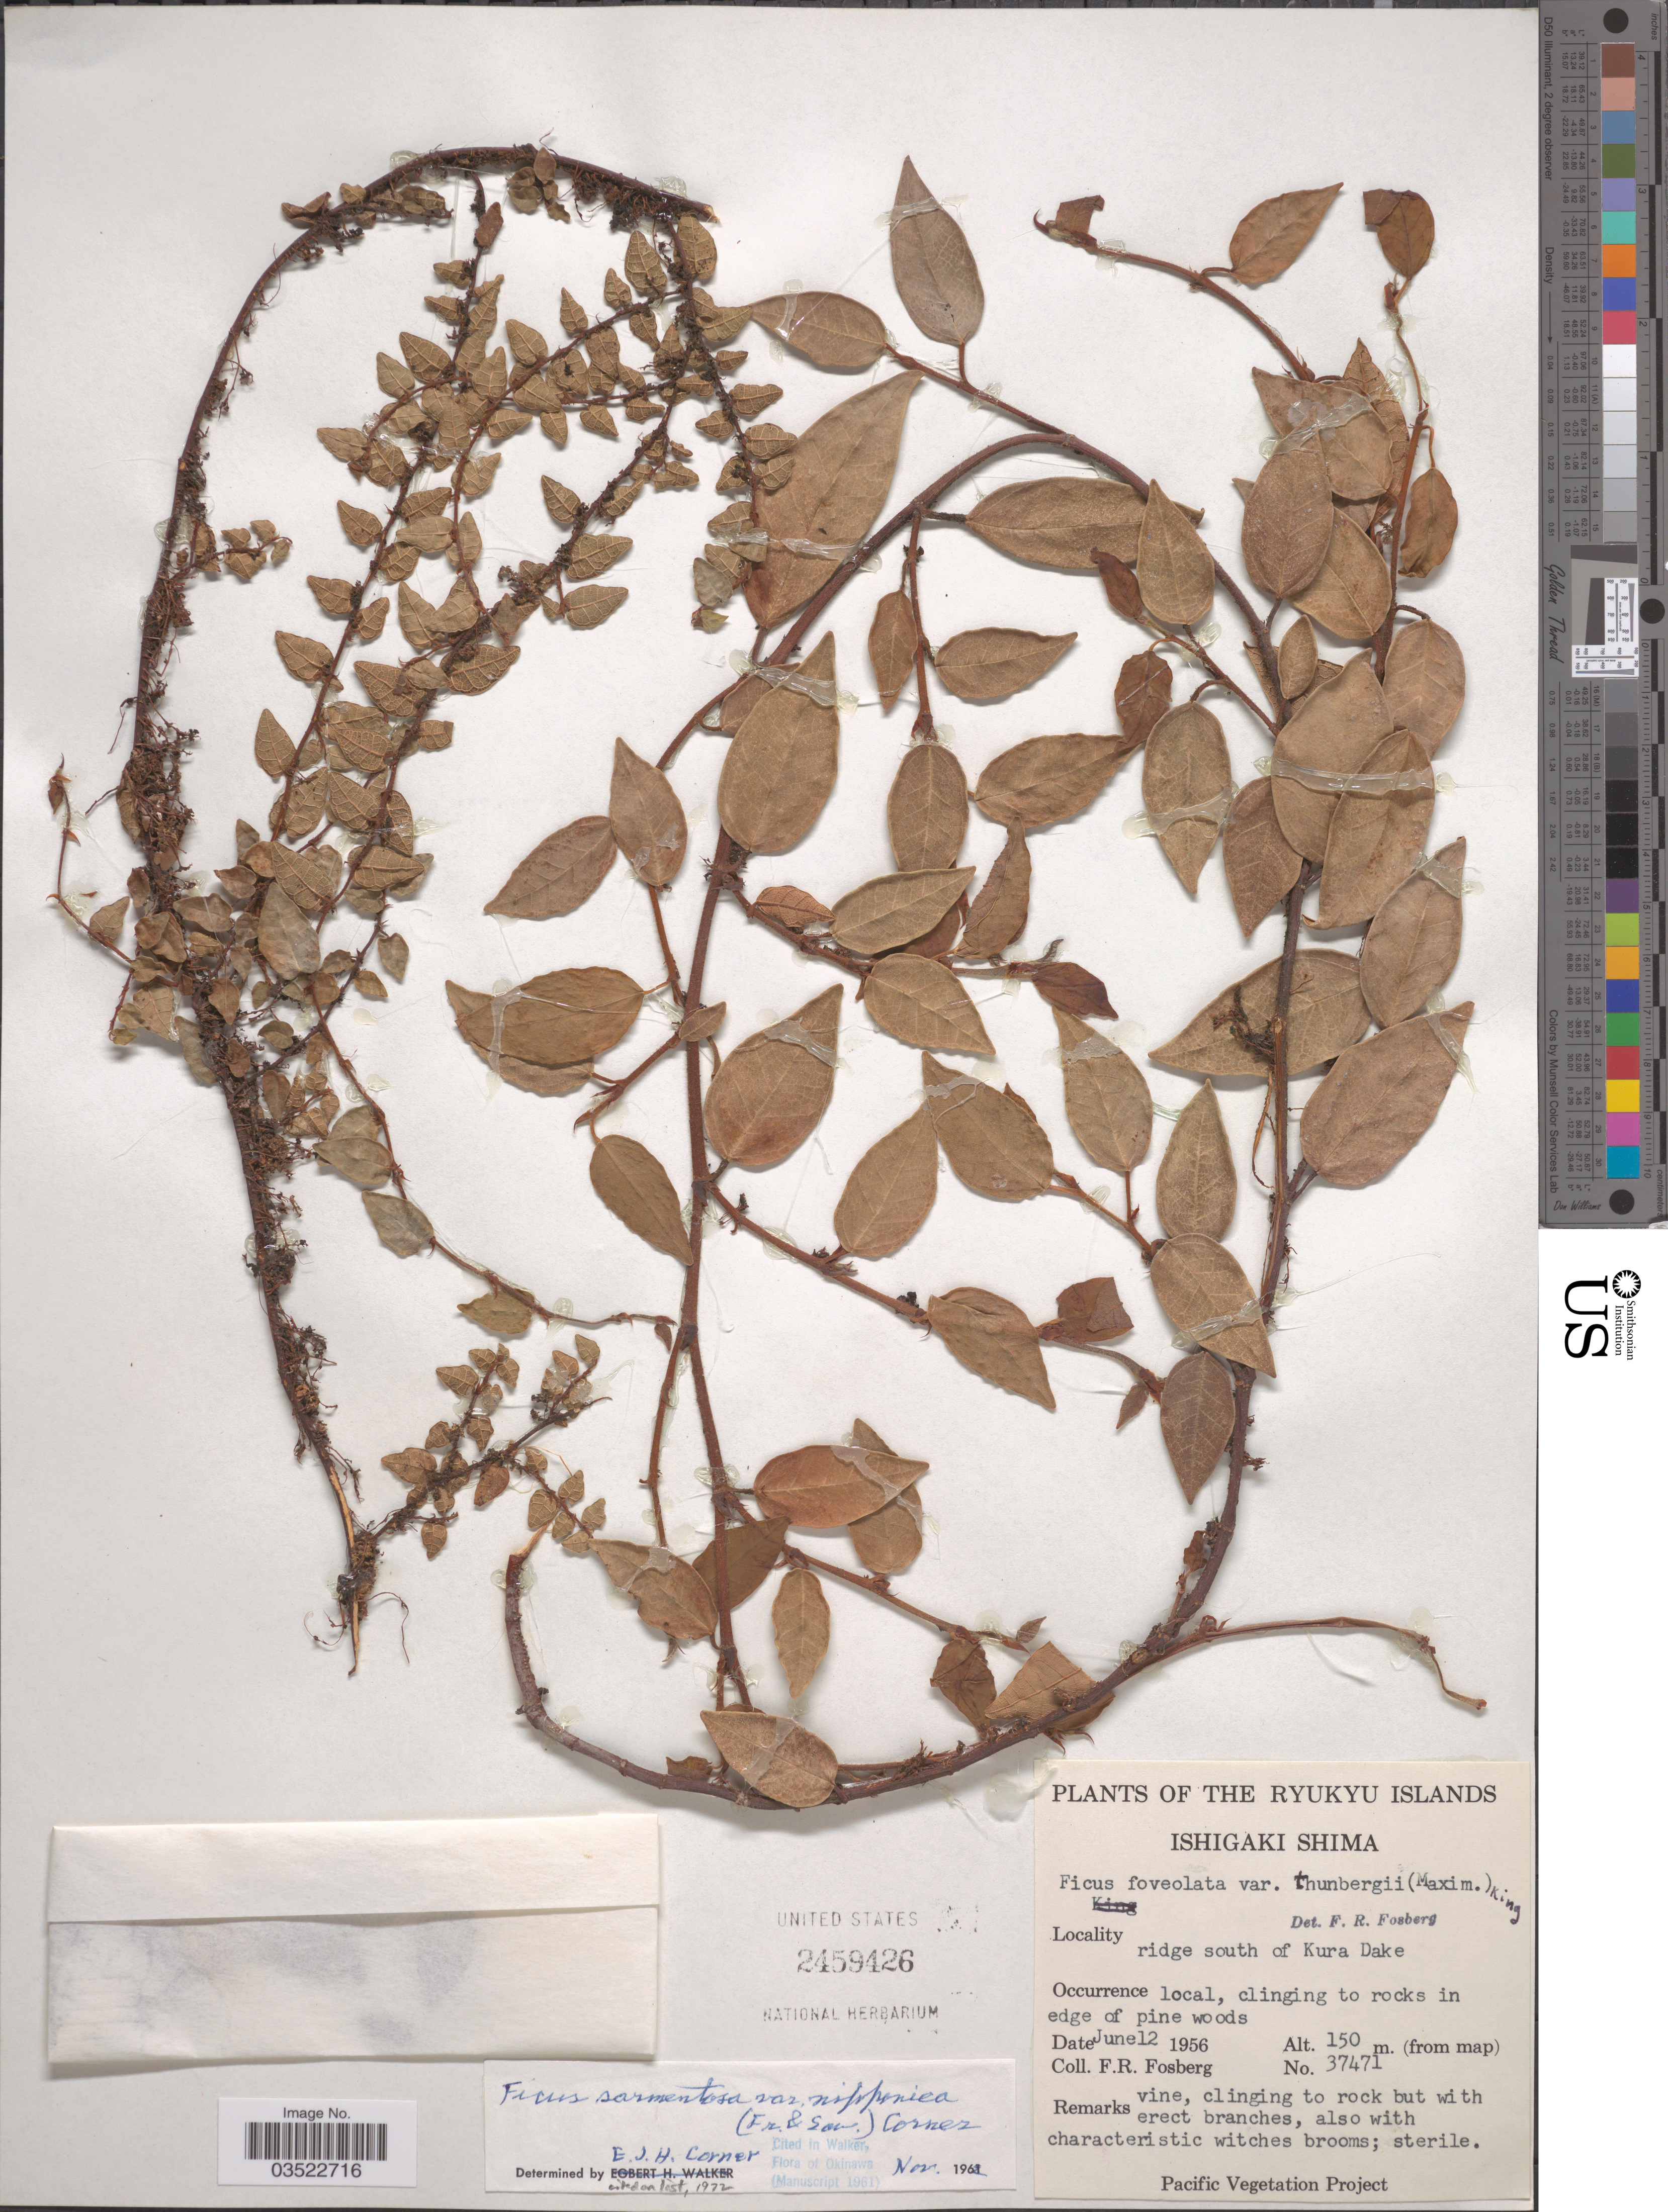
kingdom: Plantae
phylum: Tracheophyta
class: Magnoliopsida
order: Rosales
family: Moraceae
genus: Ficus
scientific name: Ficus sarmentosa var. nipponica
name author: (Franch. & Sav.) Corner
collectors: F. R. Fosberg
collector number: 37471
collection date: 1956-06-12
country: Japan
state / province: Okinawa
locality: The Ryukyu Islands. Ishigaki Shima. Ridge south of Kura Dake.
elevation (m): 150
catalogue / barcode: US 2459426